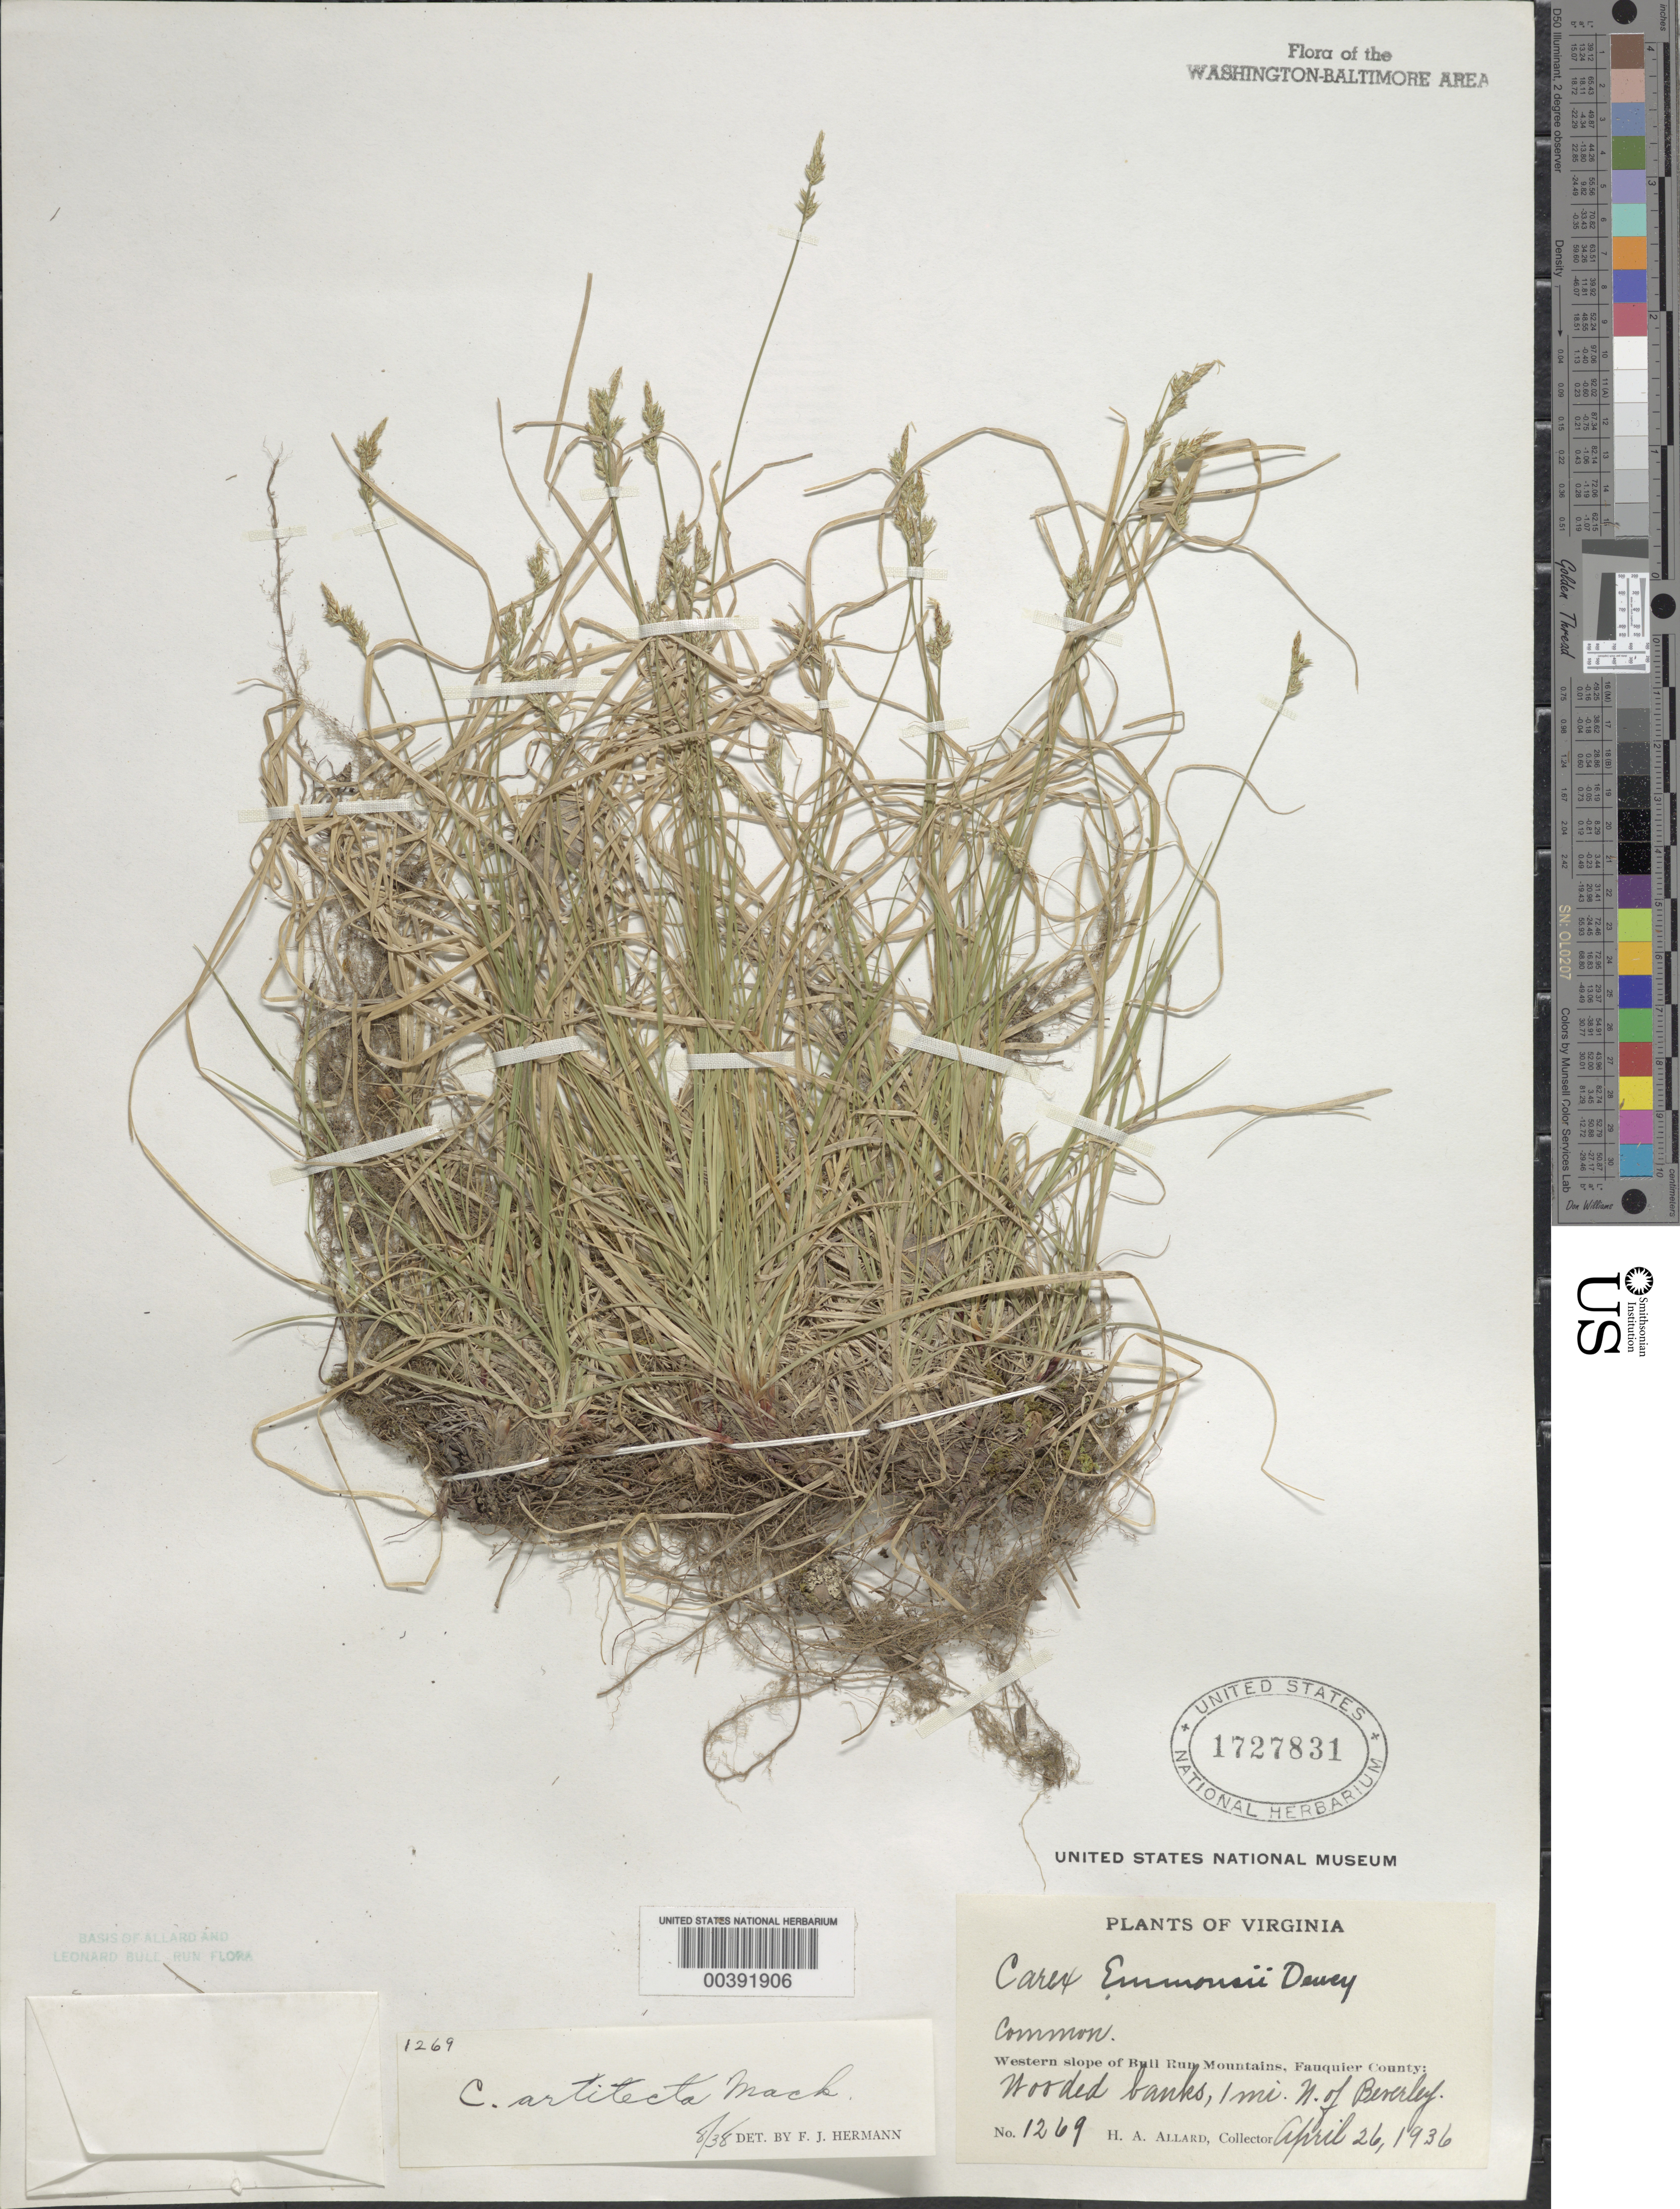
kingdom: Plantae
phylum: Tracheophyta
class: Liliopsida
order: Poales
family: Cyperaceae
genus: Carex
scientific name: Carex albicans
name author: Willd. ex Spreng.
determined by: Shetler, Stanwyn G., (US), NMNH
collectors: H. A. Allard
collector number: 1269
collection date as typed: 26 Apr 1936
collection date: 1936-04-26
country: United States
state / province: Virginia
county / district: Fauquier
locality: North of Beverly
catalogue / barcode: US 1727831